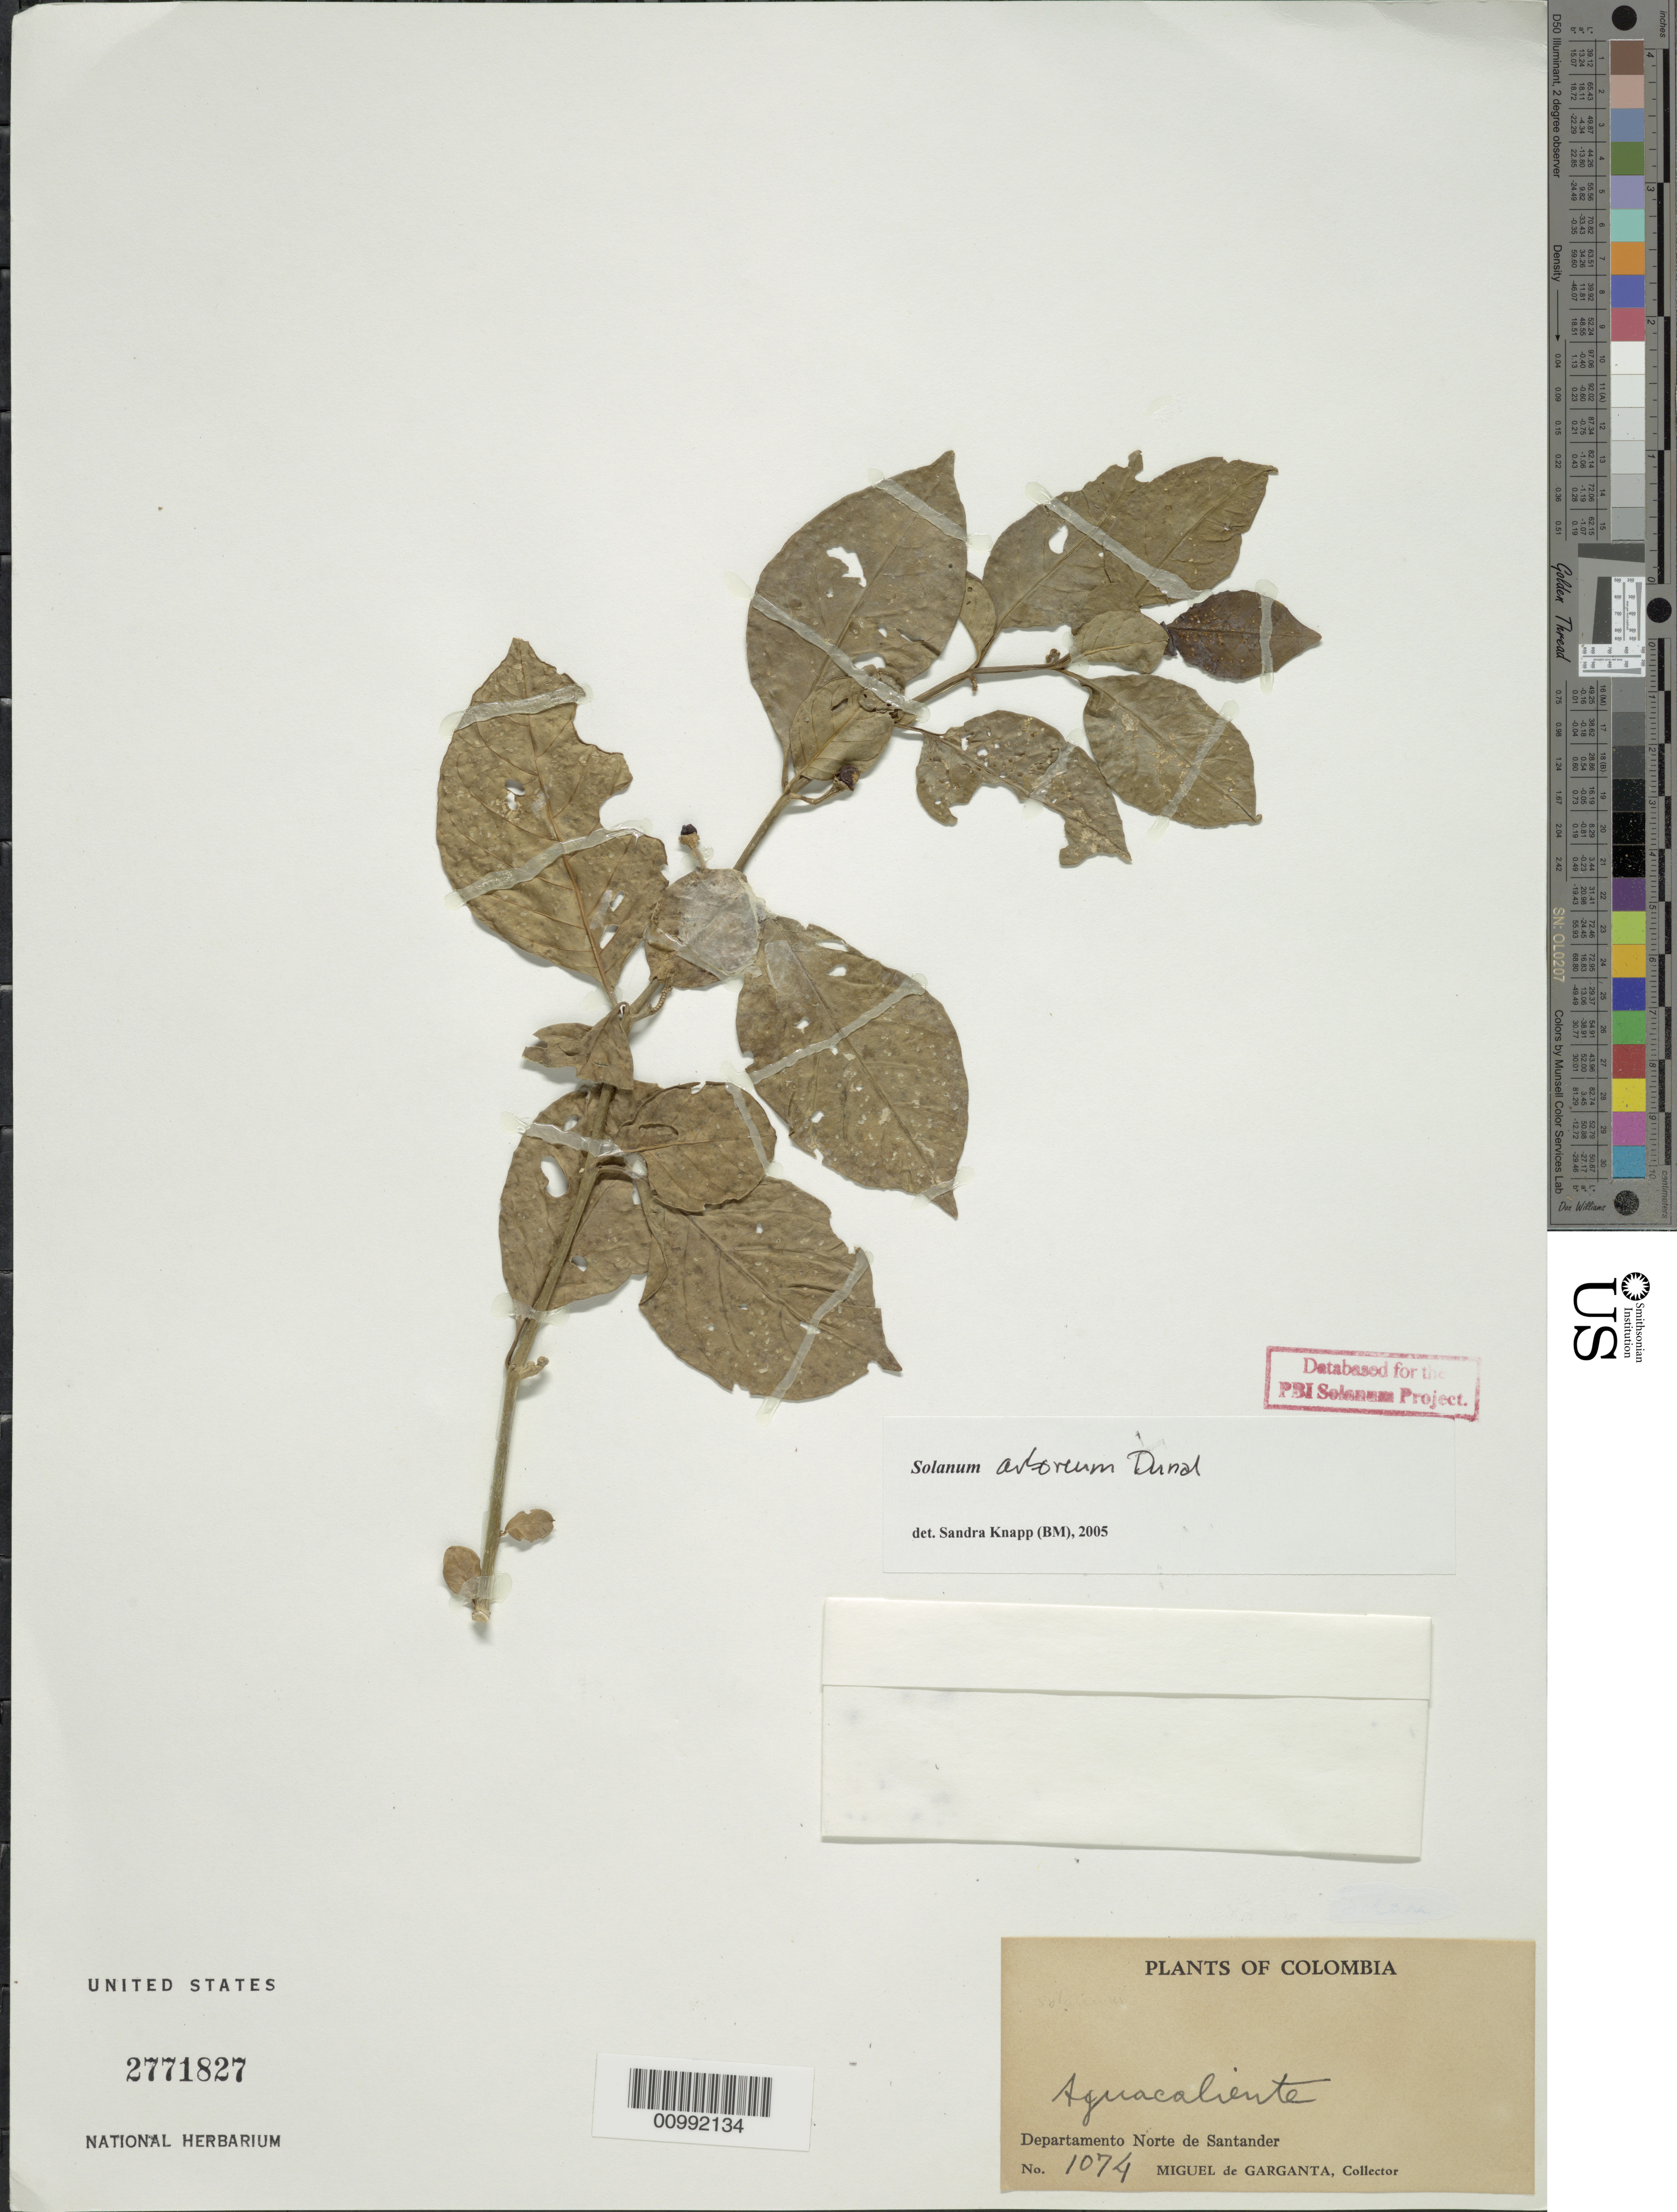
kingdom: Plantae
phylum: Tracheophyta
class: Magnoliopsida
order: Solanales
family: Solanaceae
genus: Solanum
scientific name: Solanum arboreum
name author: Dunal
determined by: Knapp, S. D.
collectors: M. Garganta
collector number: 1074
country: Colombia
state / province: Norte de Santander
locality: Aguacaliente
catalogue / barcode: US 2771827